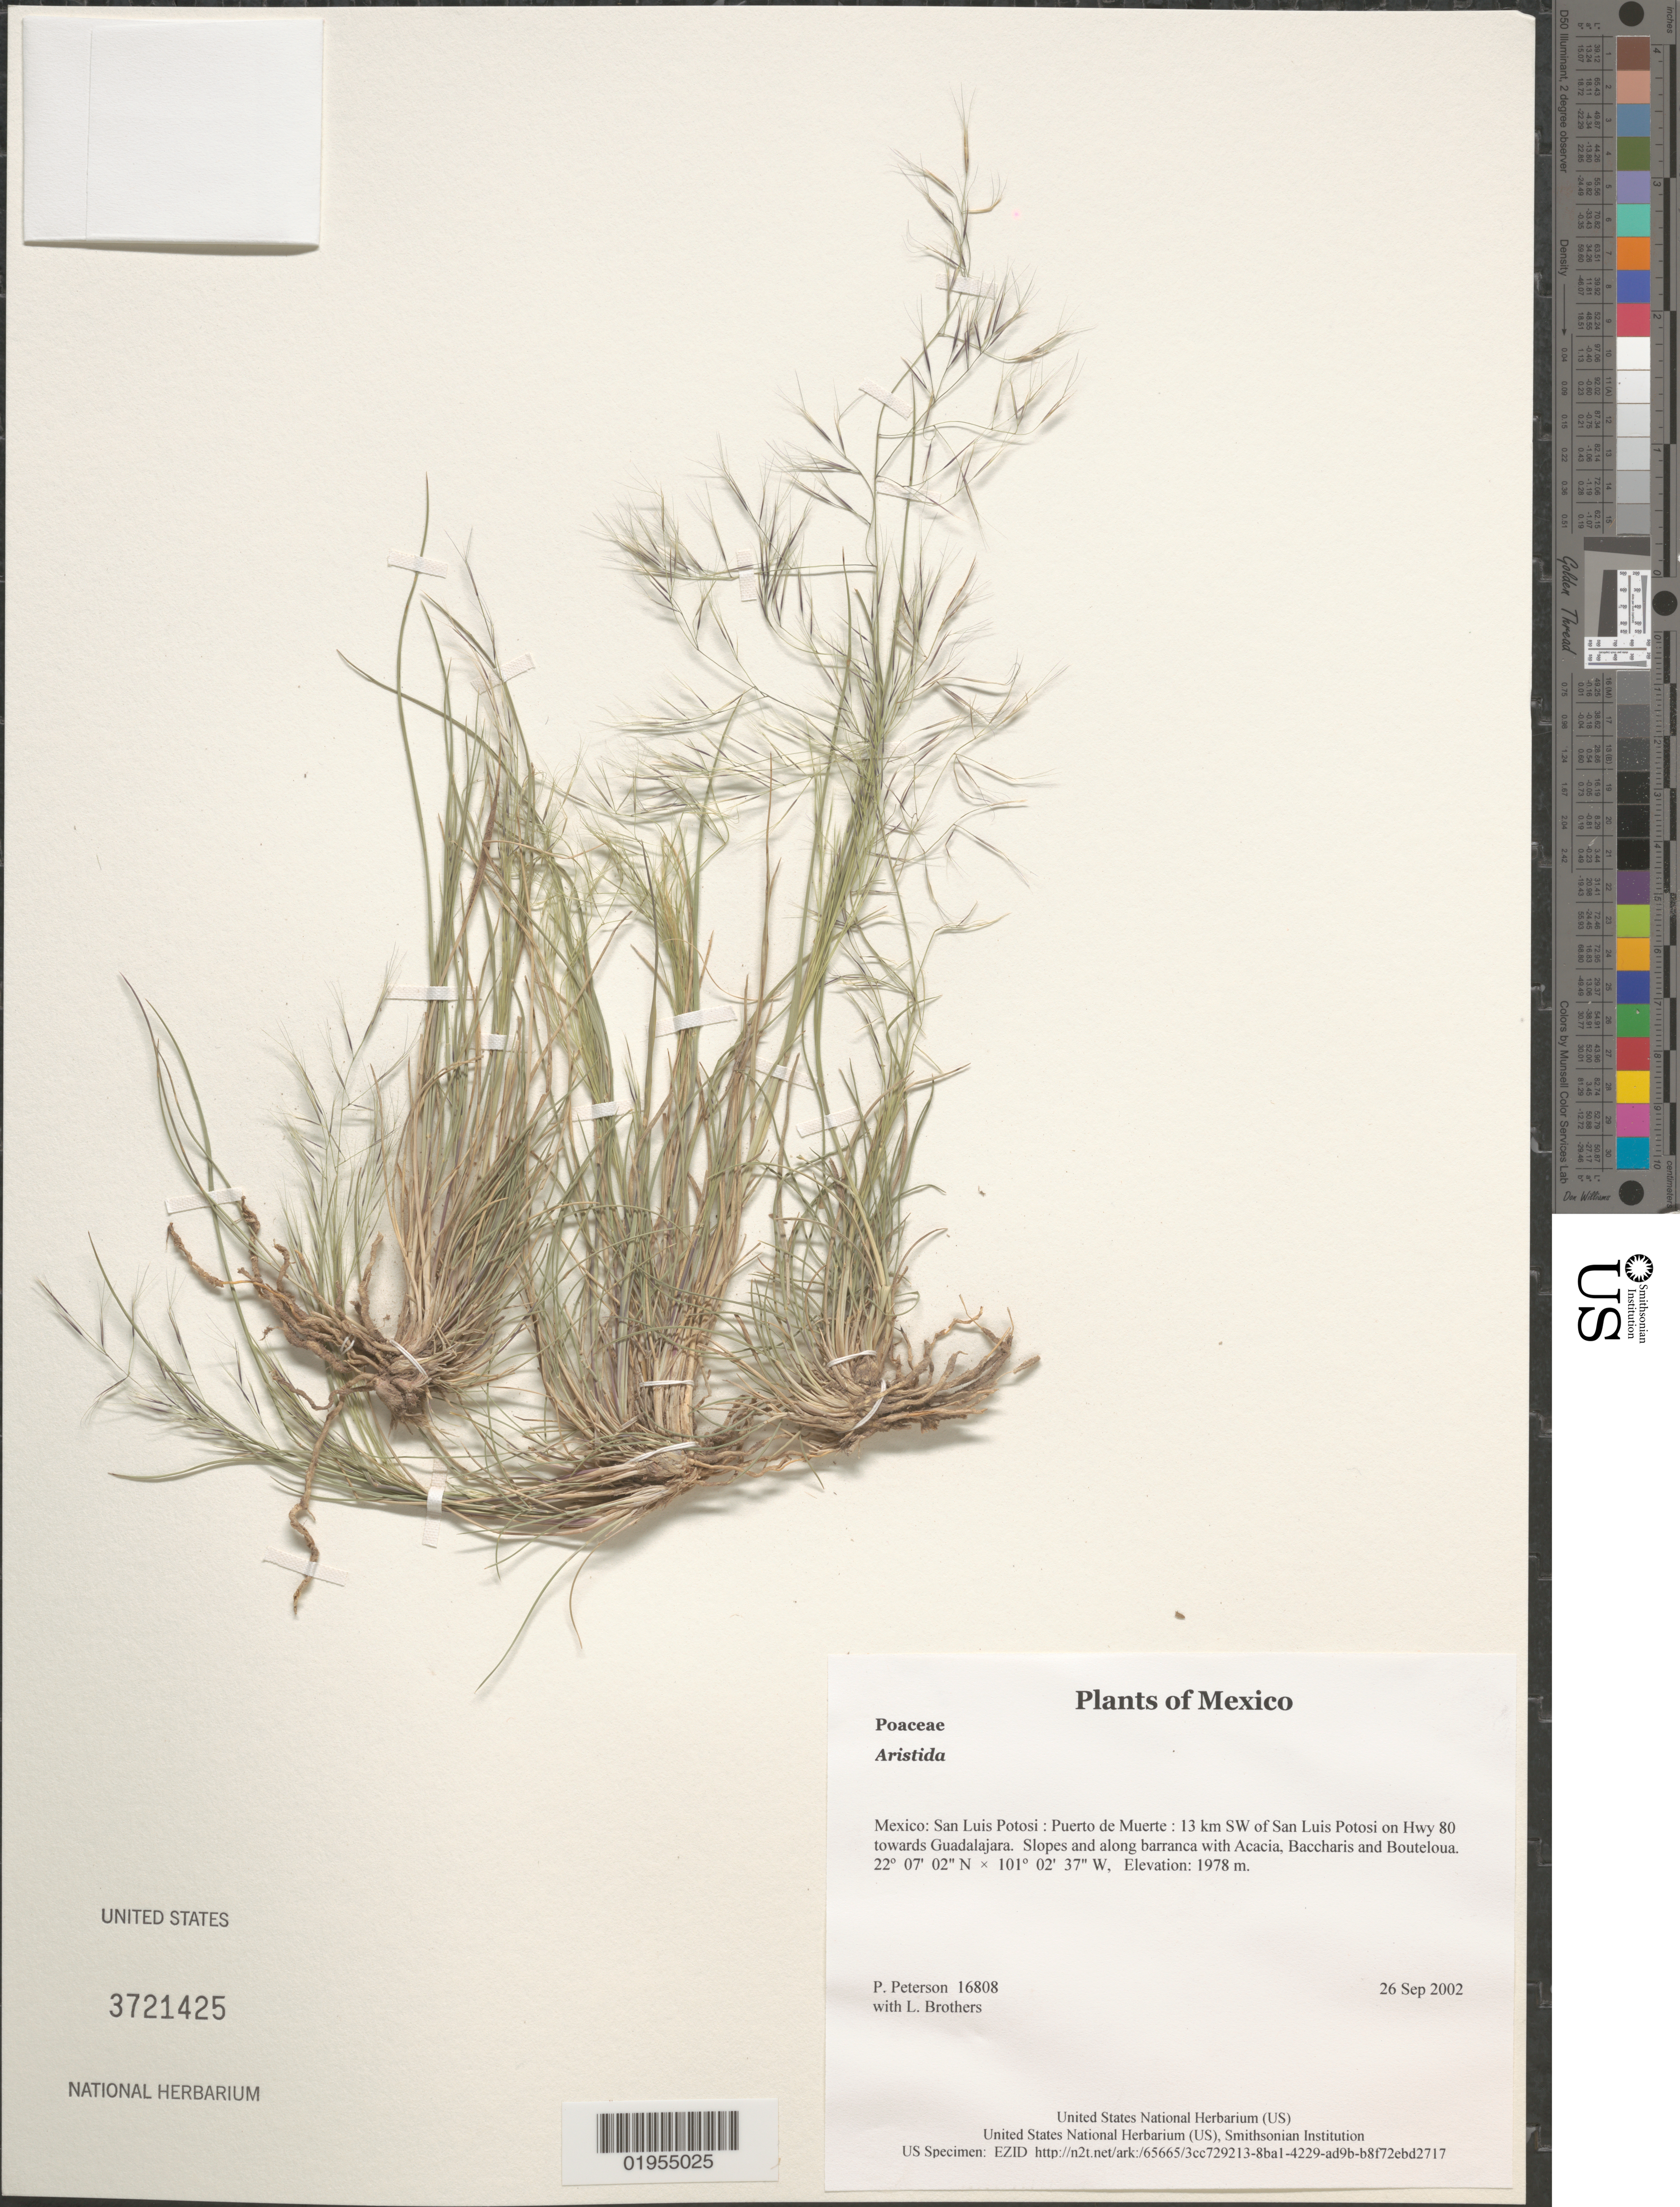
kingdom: Plantae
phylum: Tracheophyta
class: Liliopsida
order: Poales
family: Poaceae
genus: Aristida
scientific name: Aristida sp.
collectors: P. M. Peterson & L. E. Brothers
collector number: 16808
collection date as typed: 26 Sep 2002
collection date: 2002-09-26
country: Mexico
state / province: San Luis Potosi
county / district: Puerto de Muerte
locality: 13 km SW of San Luis Potosi on Hwy 80 towards Guadalajara. Slopes and along barranca with Acacia, Baccharis and Bouteloua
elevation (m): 1978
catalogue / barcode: US 3721425